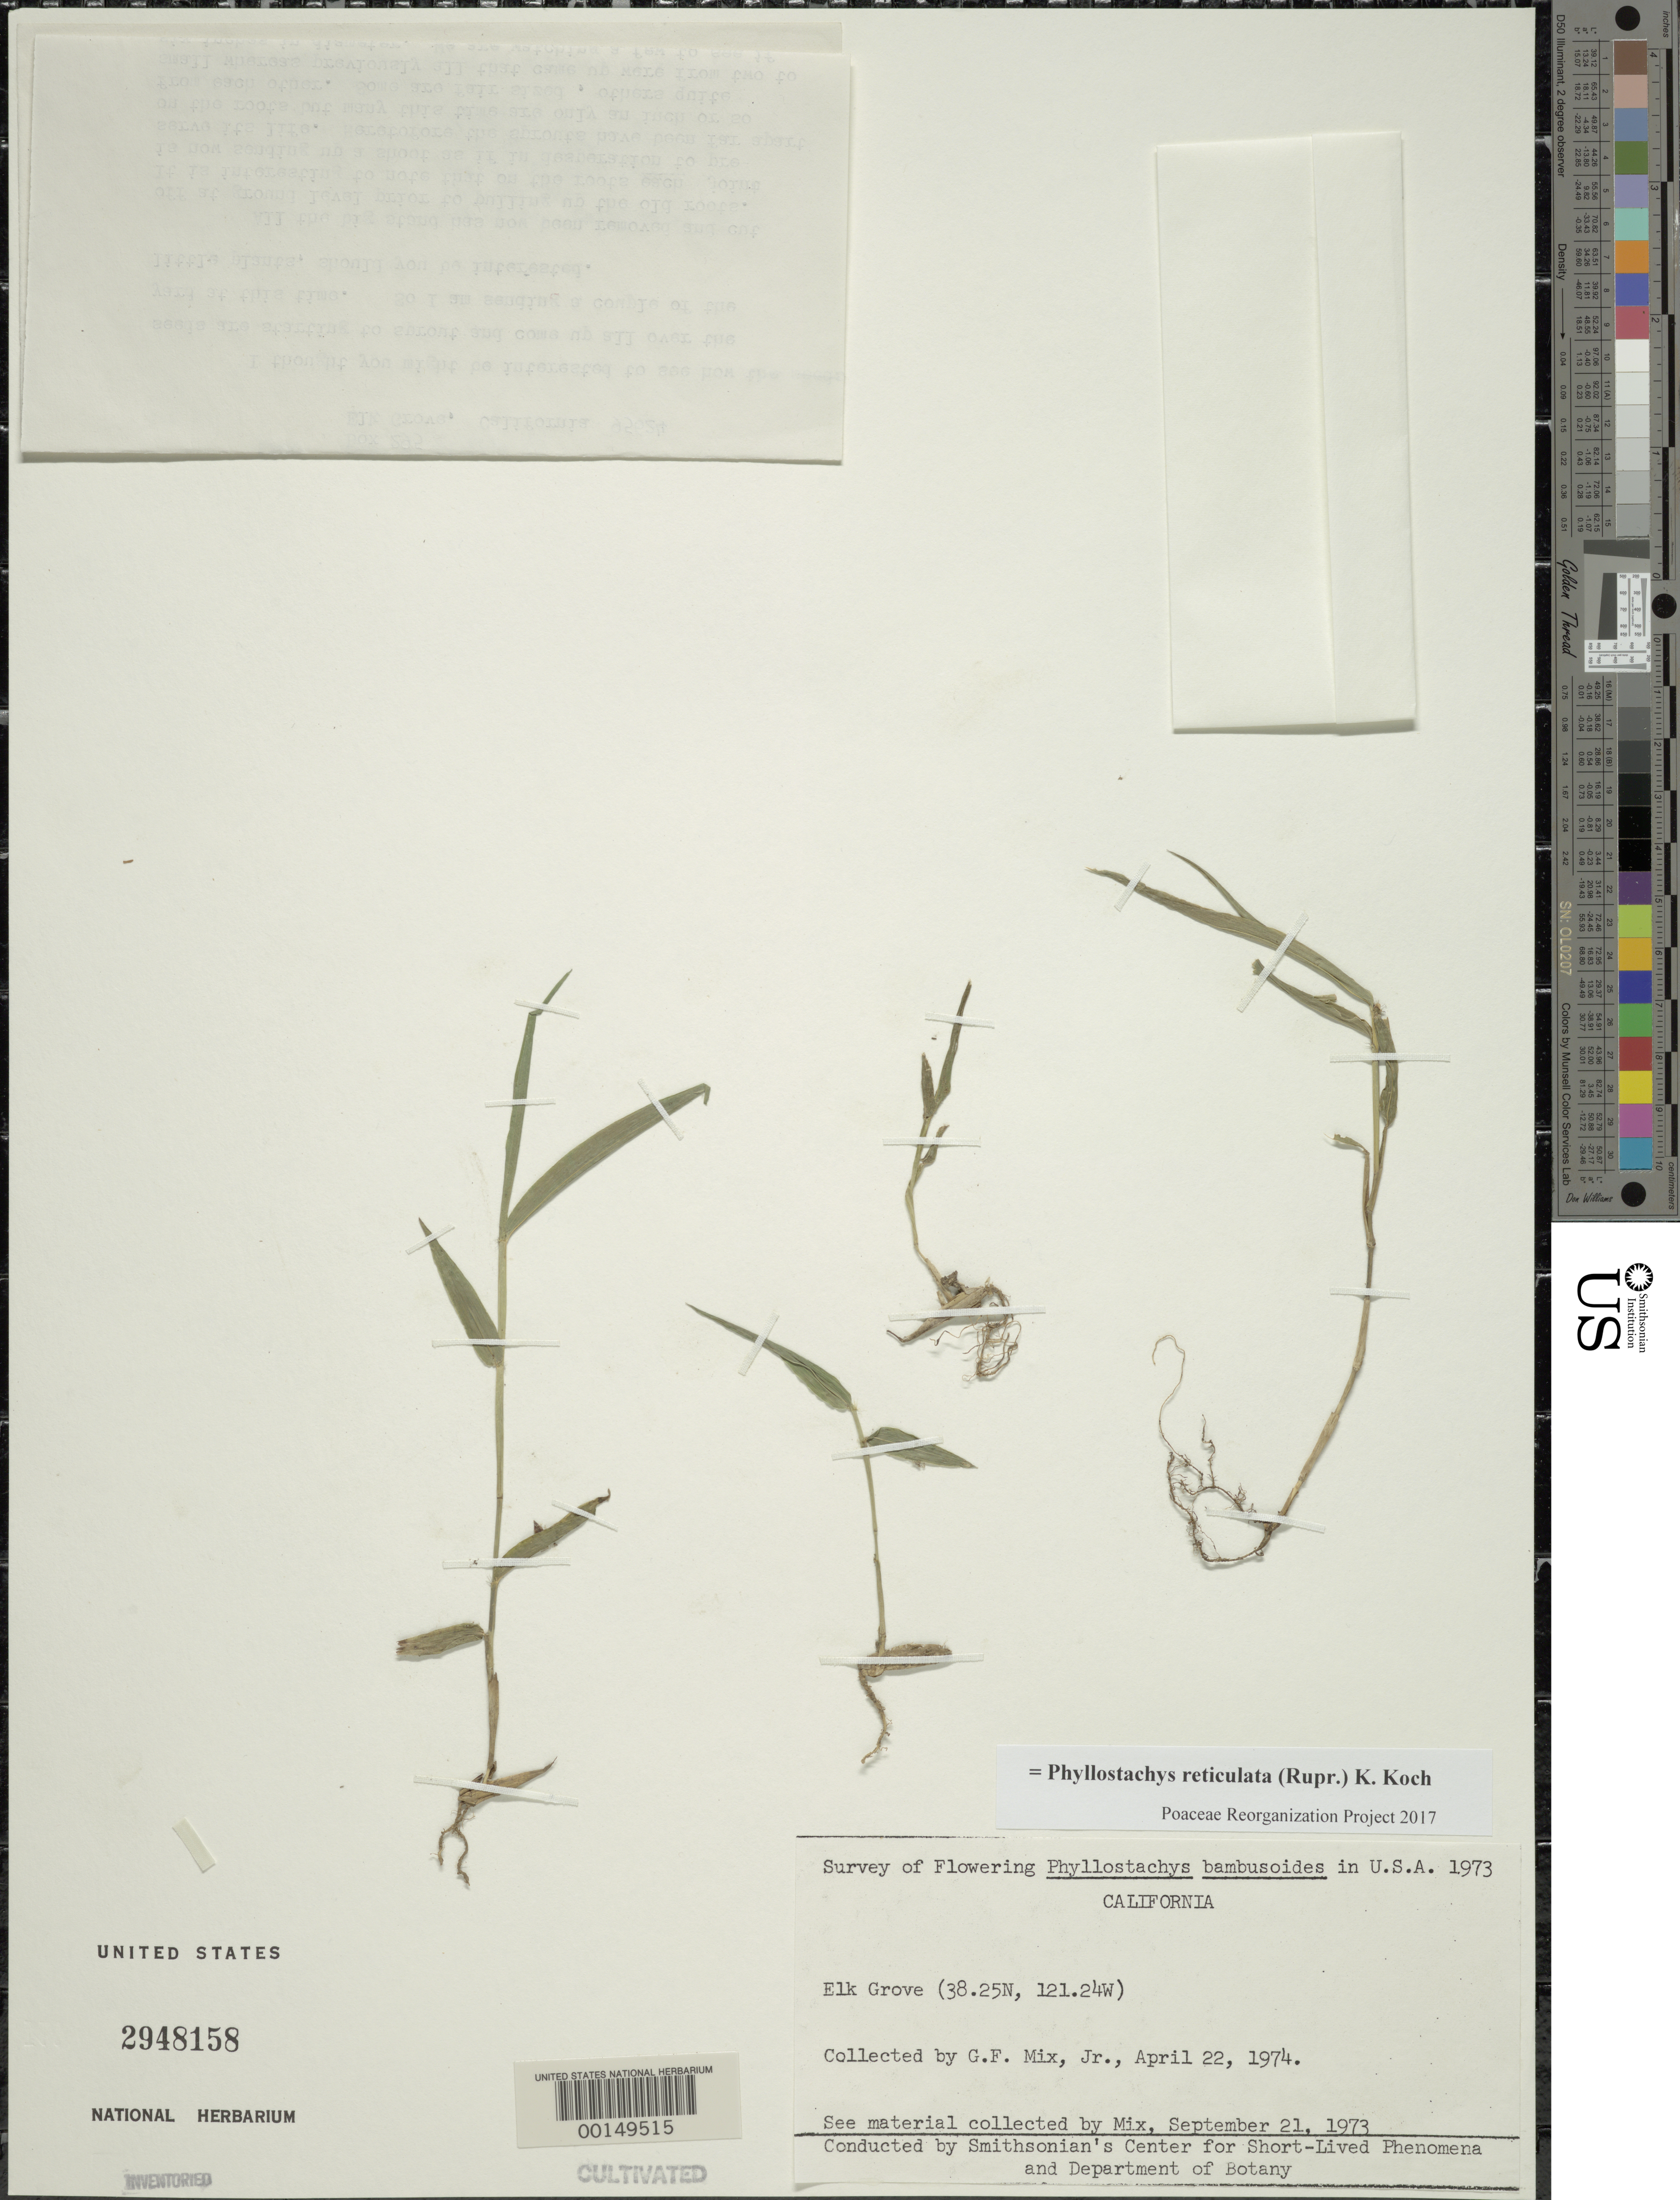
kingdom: Plantae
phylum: Tracheophyta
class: Liliopsida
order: Poales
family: Poaceae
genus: Phyllostachys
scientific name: Phyllostachys reticulata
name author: (Rupr.) K. Koch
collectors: G. Mix Jr.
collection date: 1974-04-22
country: United States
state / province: California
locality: Elk Grove.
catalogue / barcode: US 2948158